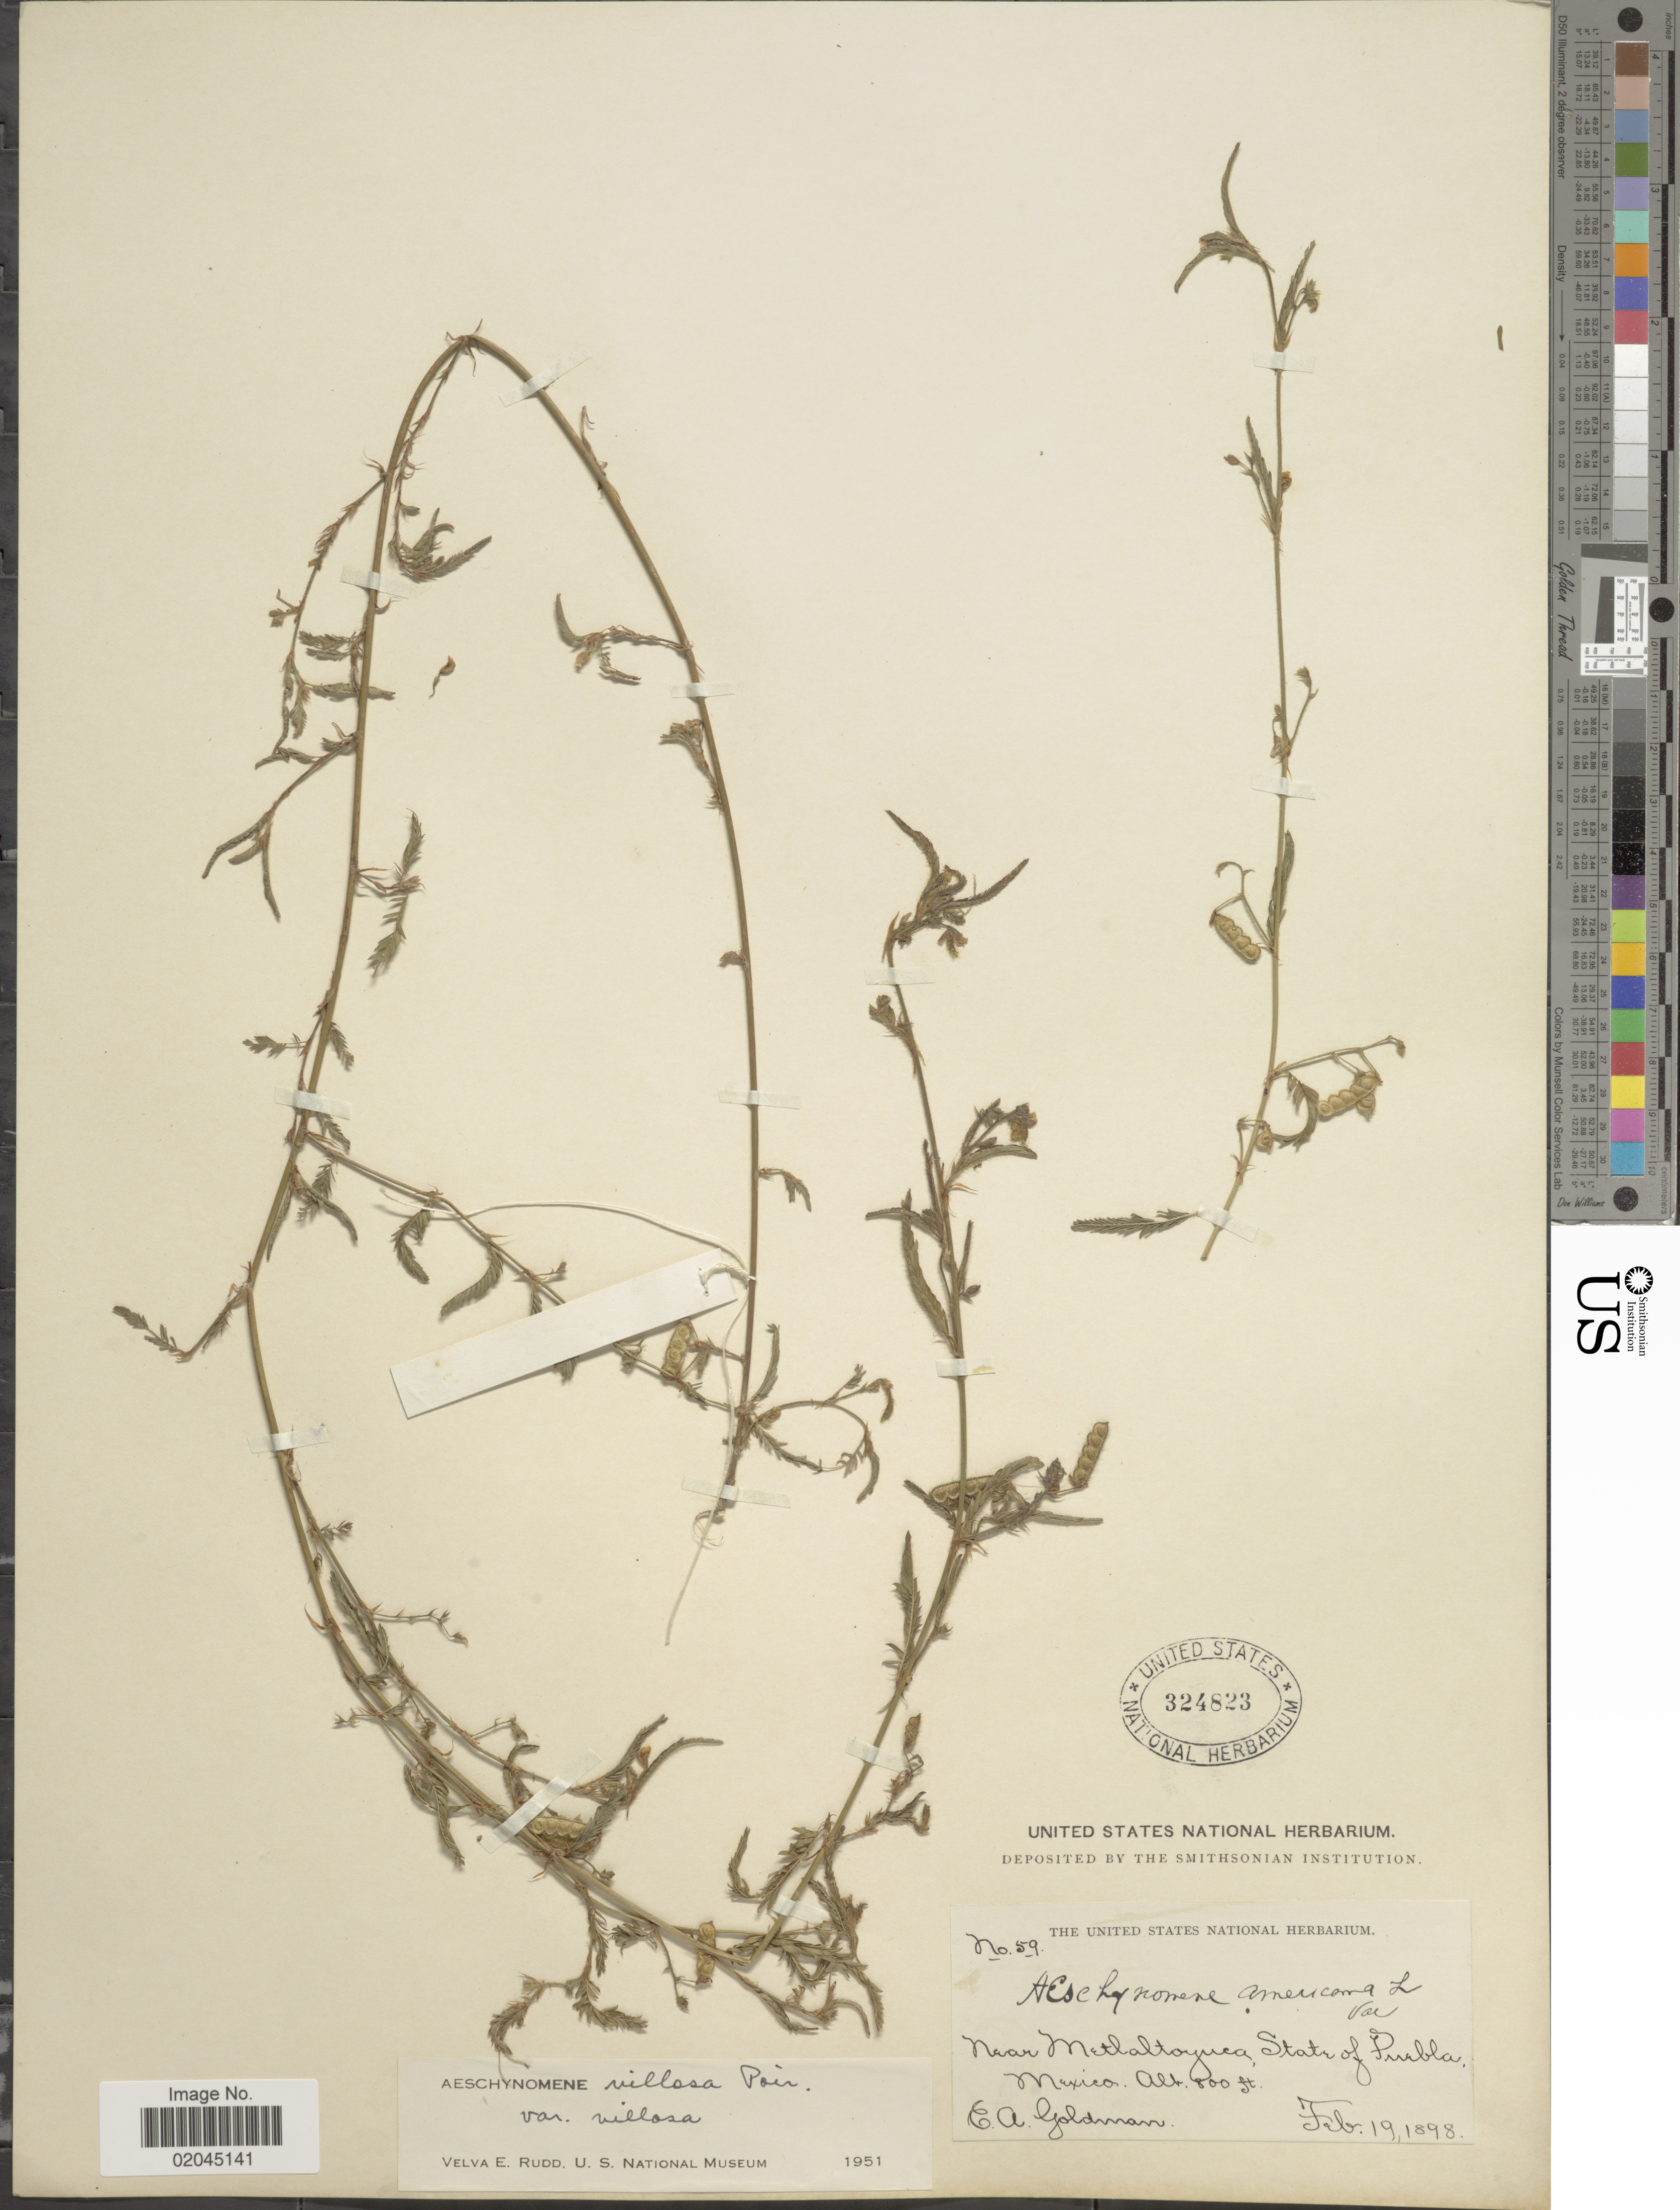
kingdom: Plantae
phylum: Tracheophyta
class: Magnoliopsida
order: Fabales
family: Fabaceae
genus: Aeschynomene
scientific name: Aeschynomene villosa var. villosa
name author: Poir.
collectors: E. A. Goldman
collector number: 59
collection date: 1898-02-19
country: Mexico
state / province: Puebla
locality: Near Metlaltoyuca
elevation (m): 244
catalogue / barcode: US 324823